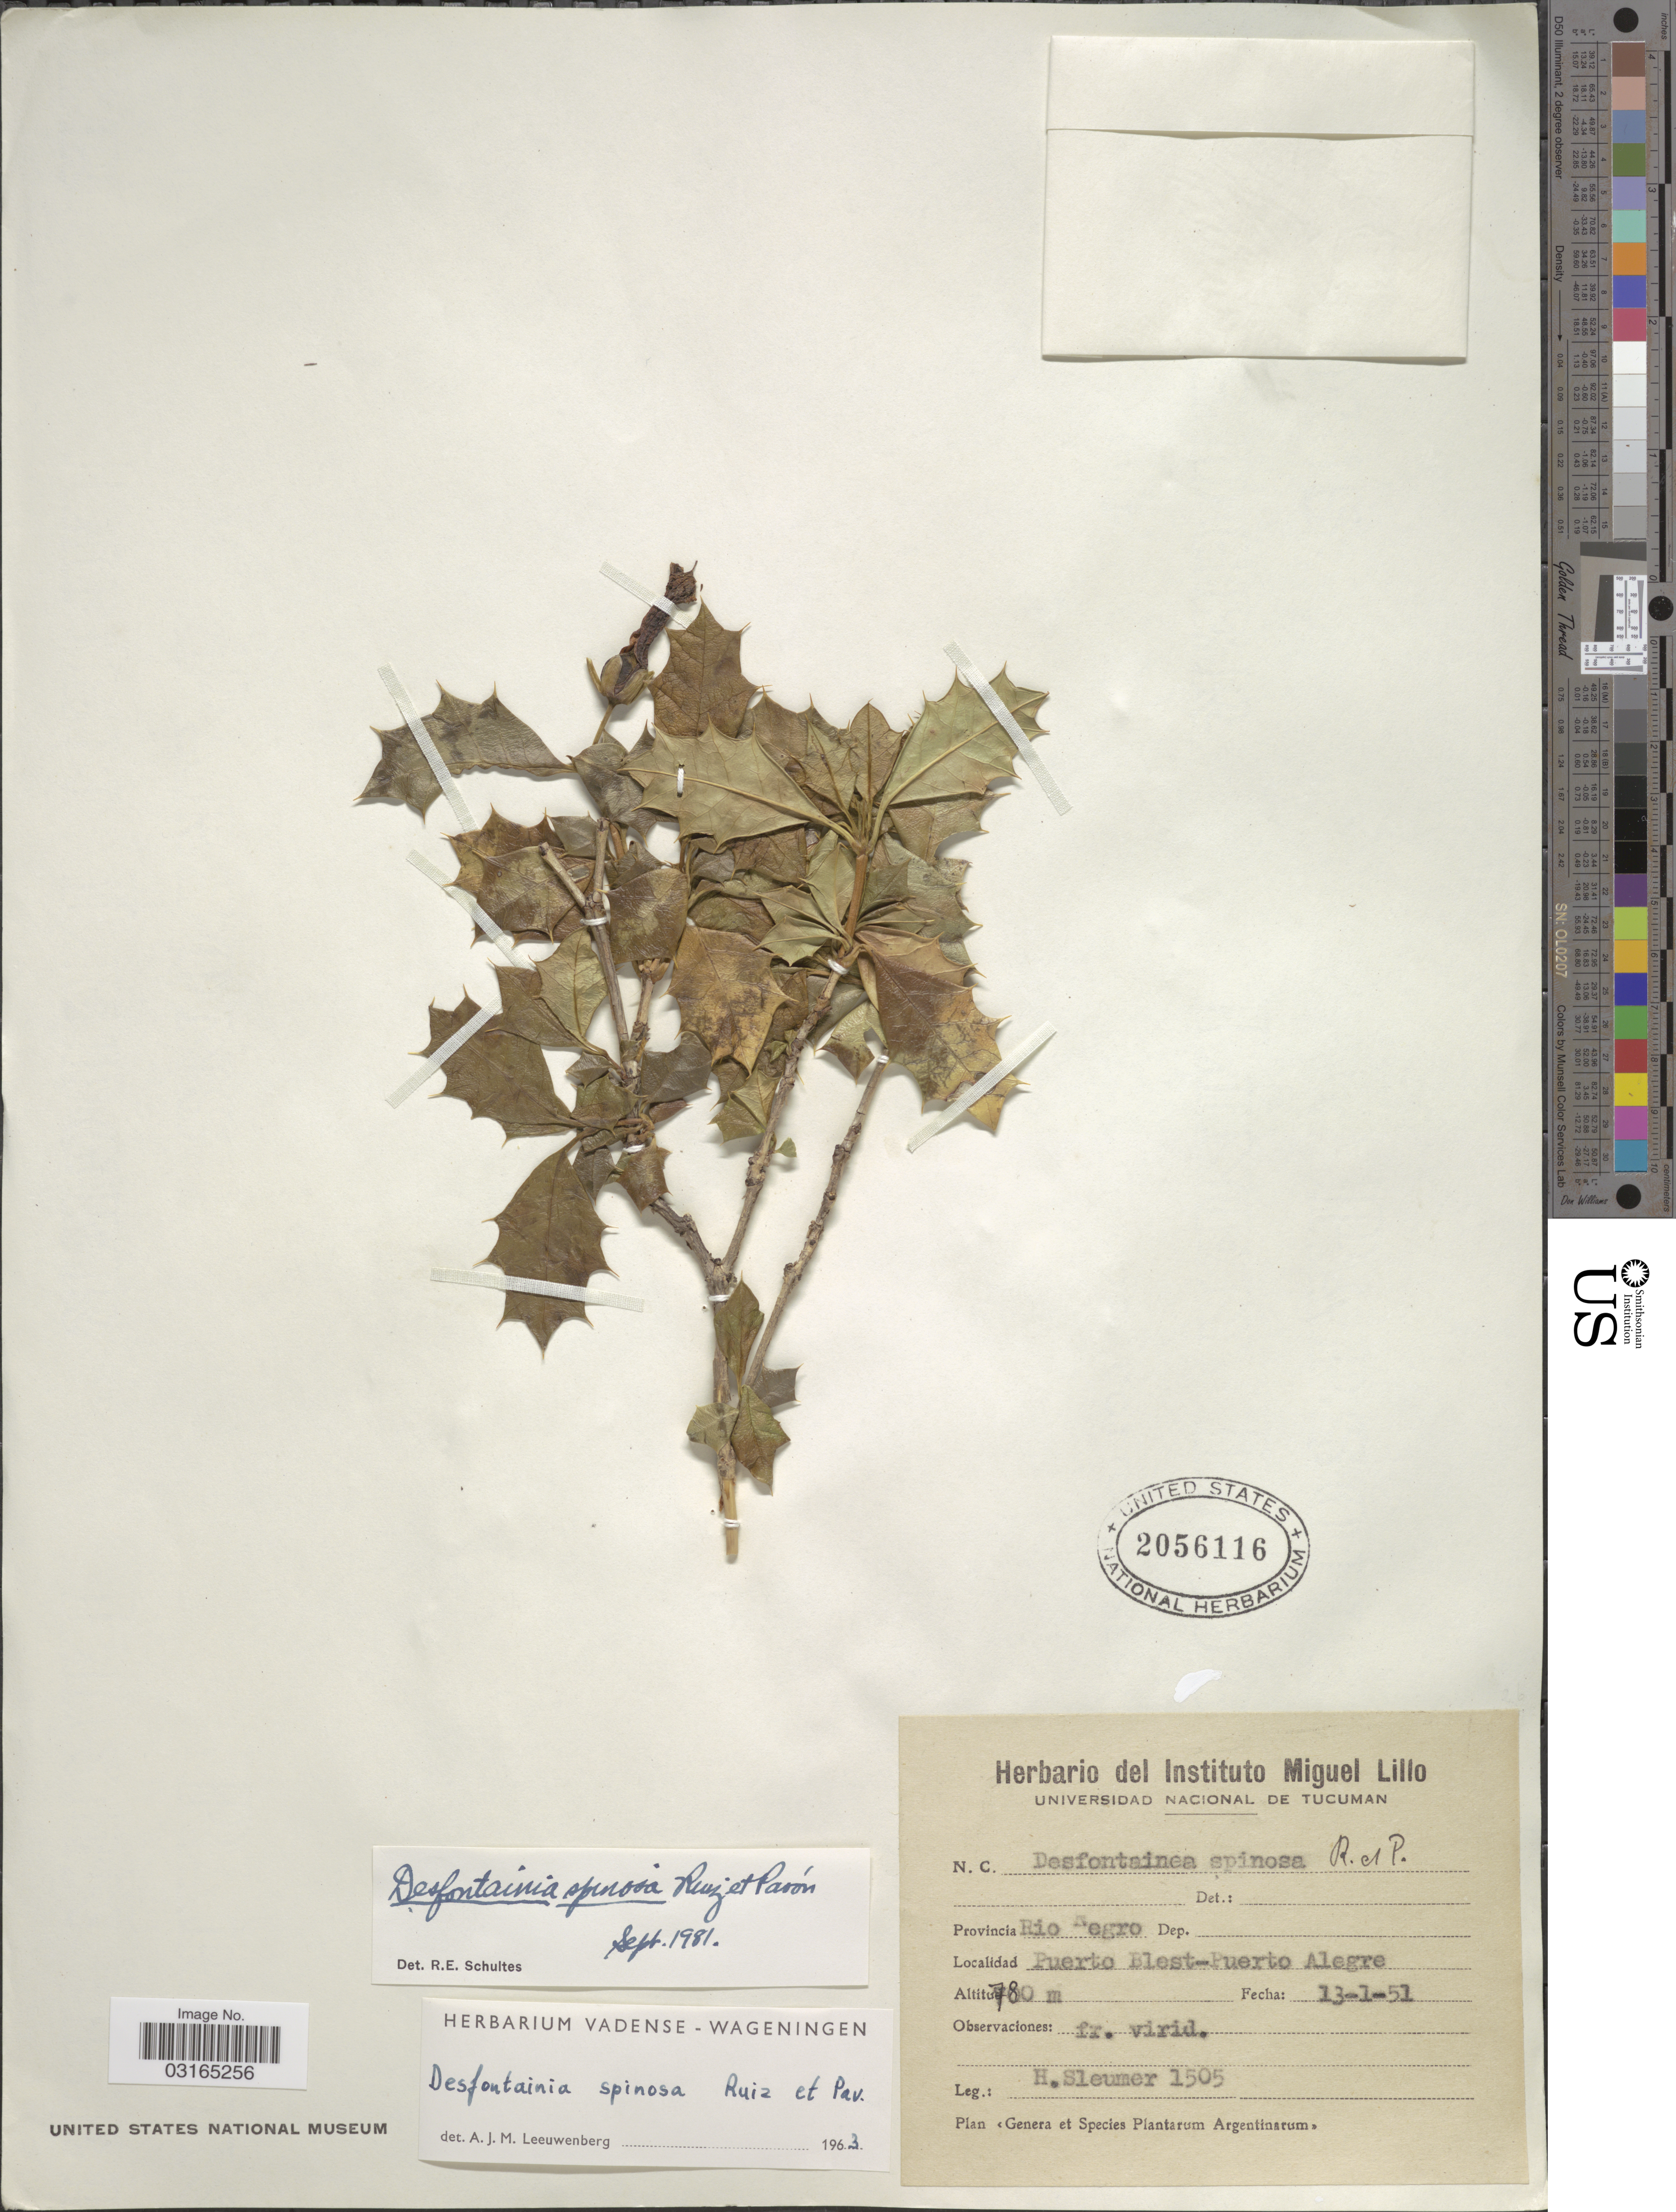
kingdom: Plantae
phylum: Tracheophyta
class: Magnoliopsida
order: Bruniales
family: Columelliaceae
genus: Desfontainia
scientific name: Desfontainia spinosa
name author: Ruiz & Pav.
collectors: H. O. Sleumer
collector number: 1505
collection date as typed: Transcribed d/m/y: 13/1/51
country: Argentina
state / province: Rio Negro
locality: Puerto Blest-Puerto Alegre.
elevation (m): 780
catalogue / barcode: US 2056116